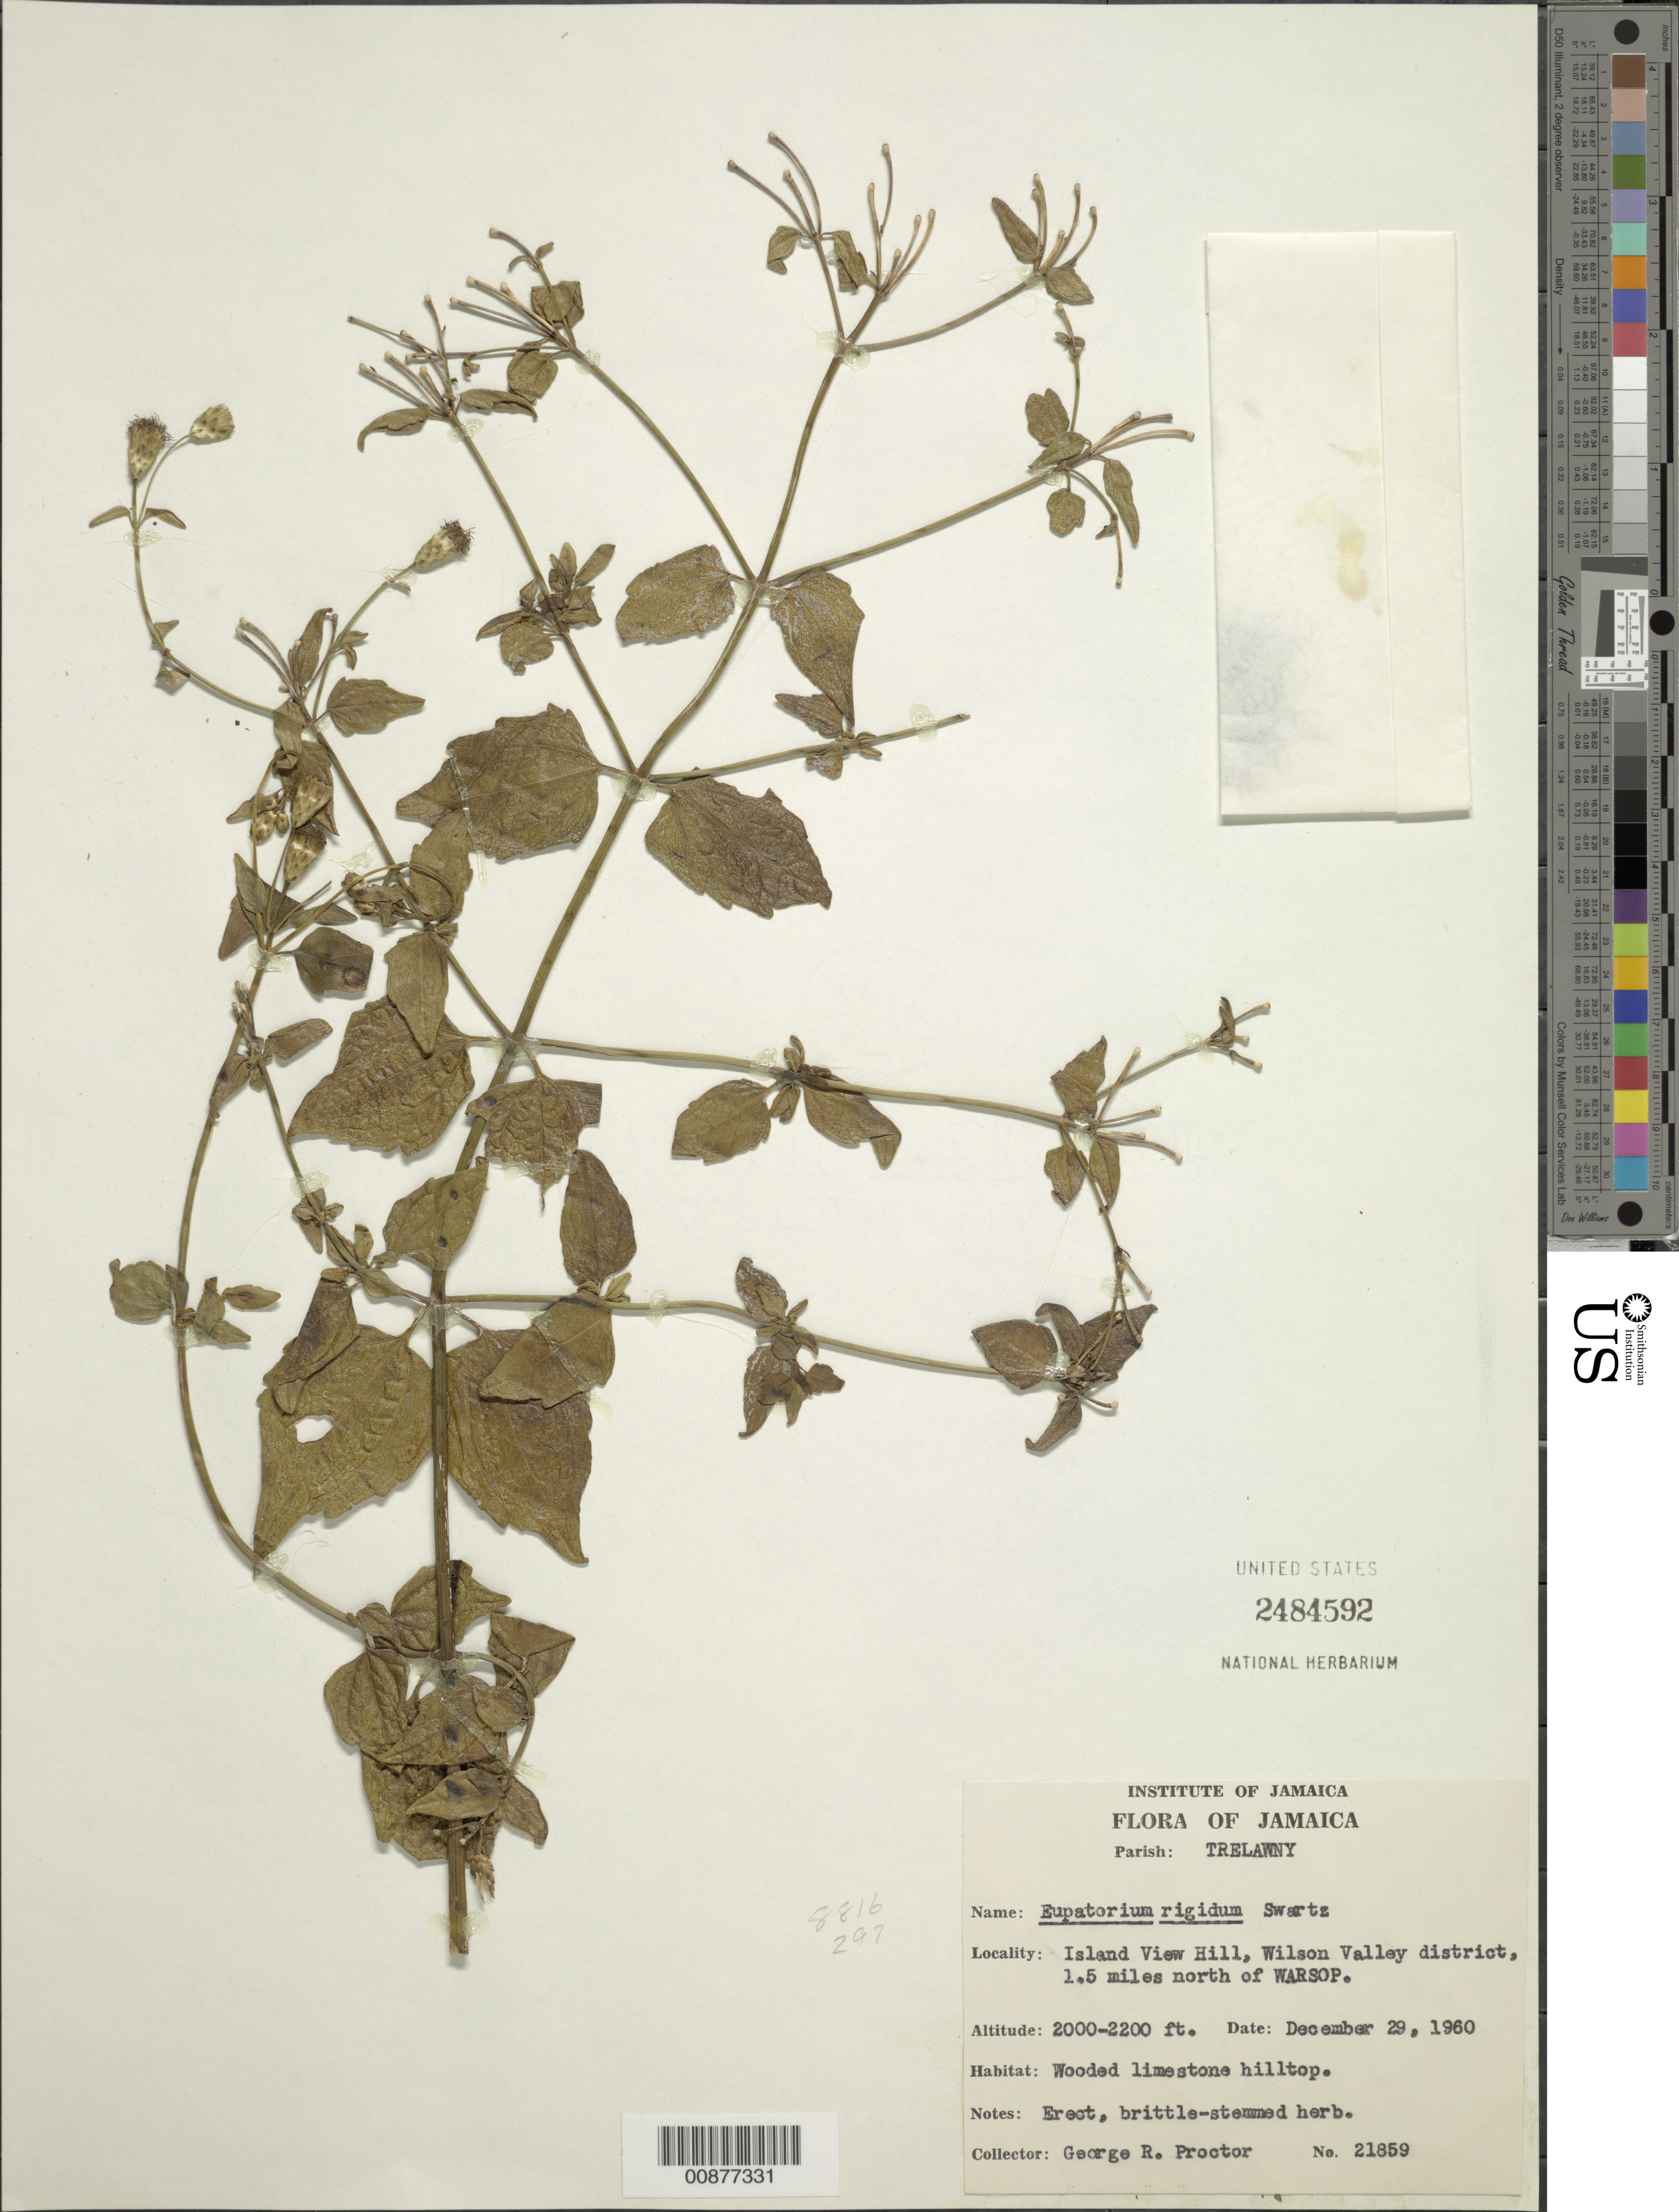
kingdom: Plantae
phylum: Tracheophyta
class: Magnoliopsida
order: Asterales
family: Asteraceae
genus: Chromolaena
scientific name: Chromolaena rigida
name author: (Sw.) R.M. King & H. Rob.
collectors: G. R. Proctor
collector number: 21859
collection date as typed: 29 Dec 1960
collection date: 1960-12-29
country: Jamaica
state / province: Trelawny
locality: Island View Hill, Wilson Valley District, 1.5. Miles north of WARSOP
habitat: Wooded limestone hilltop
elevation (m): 610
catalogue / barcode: US 2484592